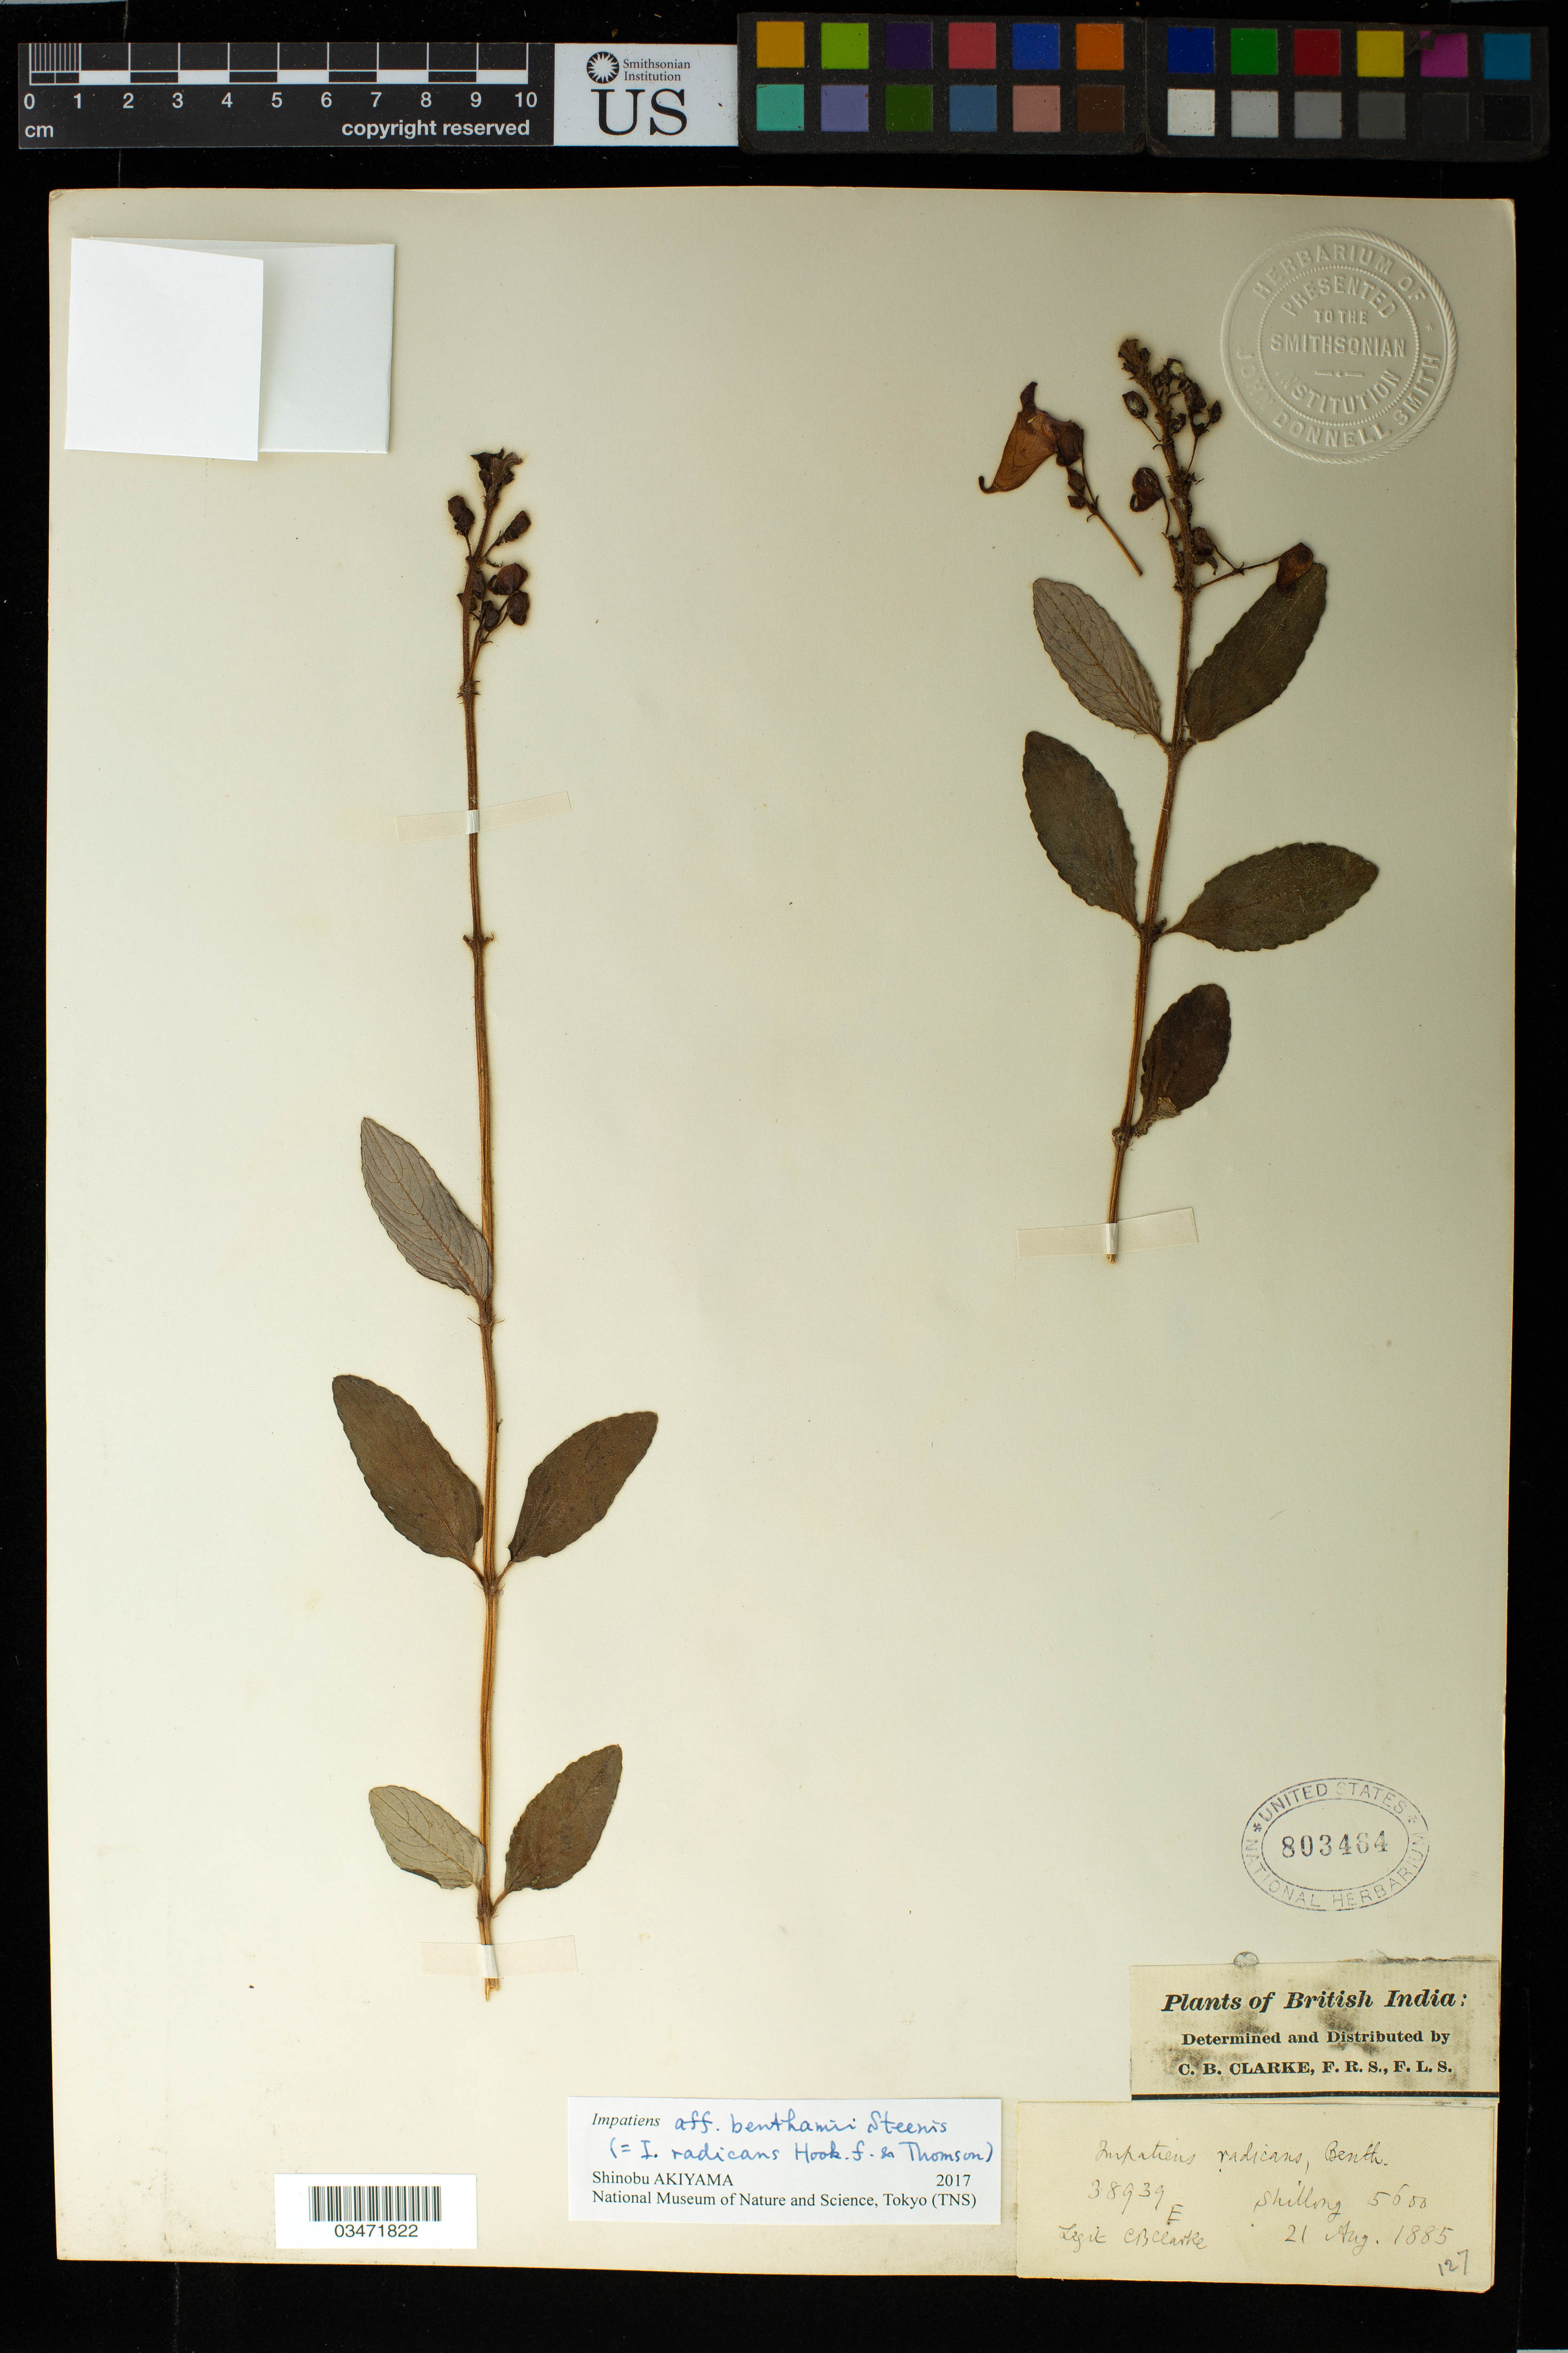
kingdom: Plantae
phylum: Tracheophyta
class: Magnoliopsida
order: Ericales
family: Balsaminaceae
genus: Impatiens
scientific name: Impatiens benthamii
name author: Steenis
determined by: Akiyama, Shinobu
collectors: C. B. Clarke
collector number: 38939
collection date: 1885-08-21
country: India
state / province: Meghalaya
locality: Shillong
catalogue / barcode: US 803464